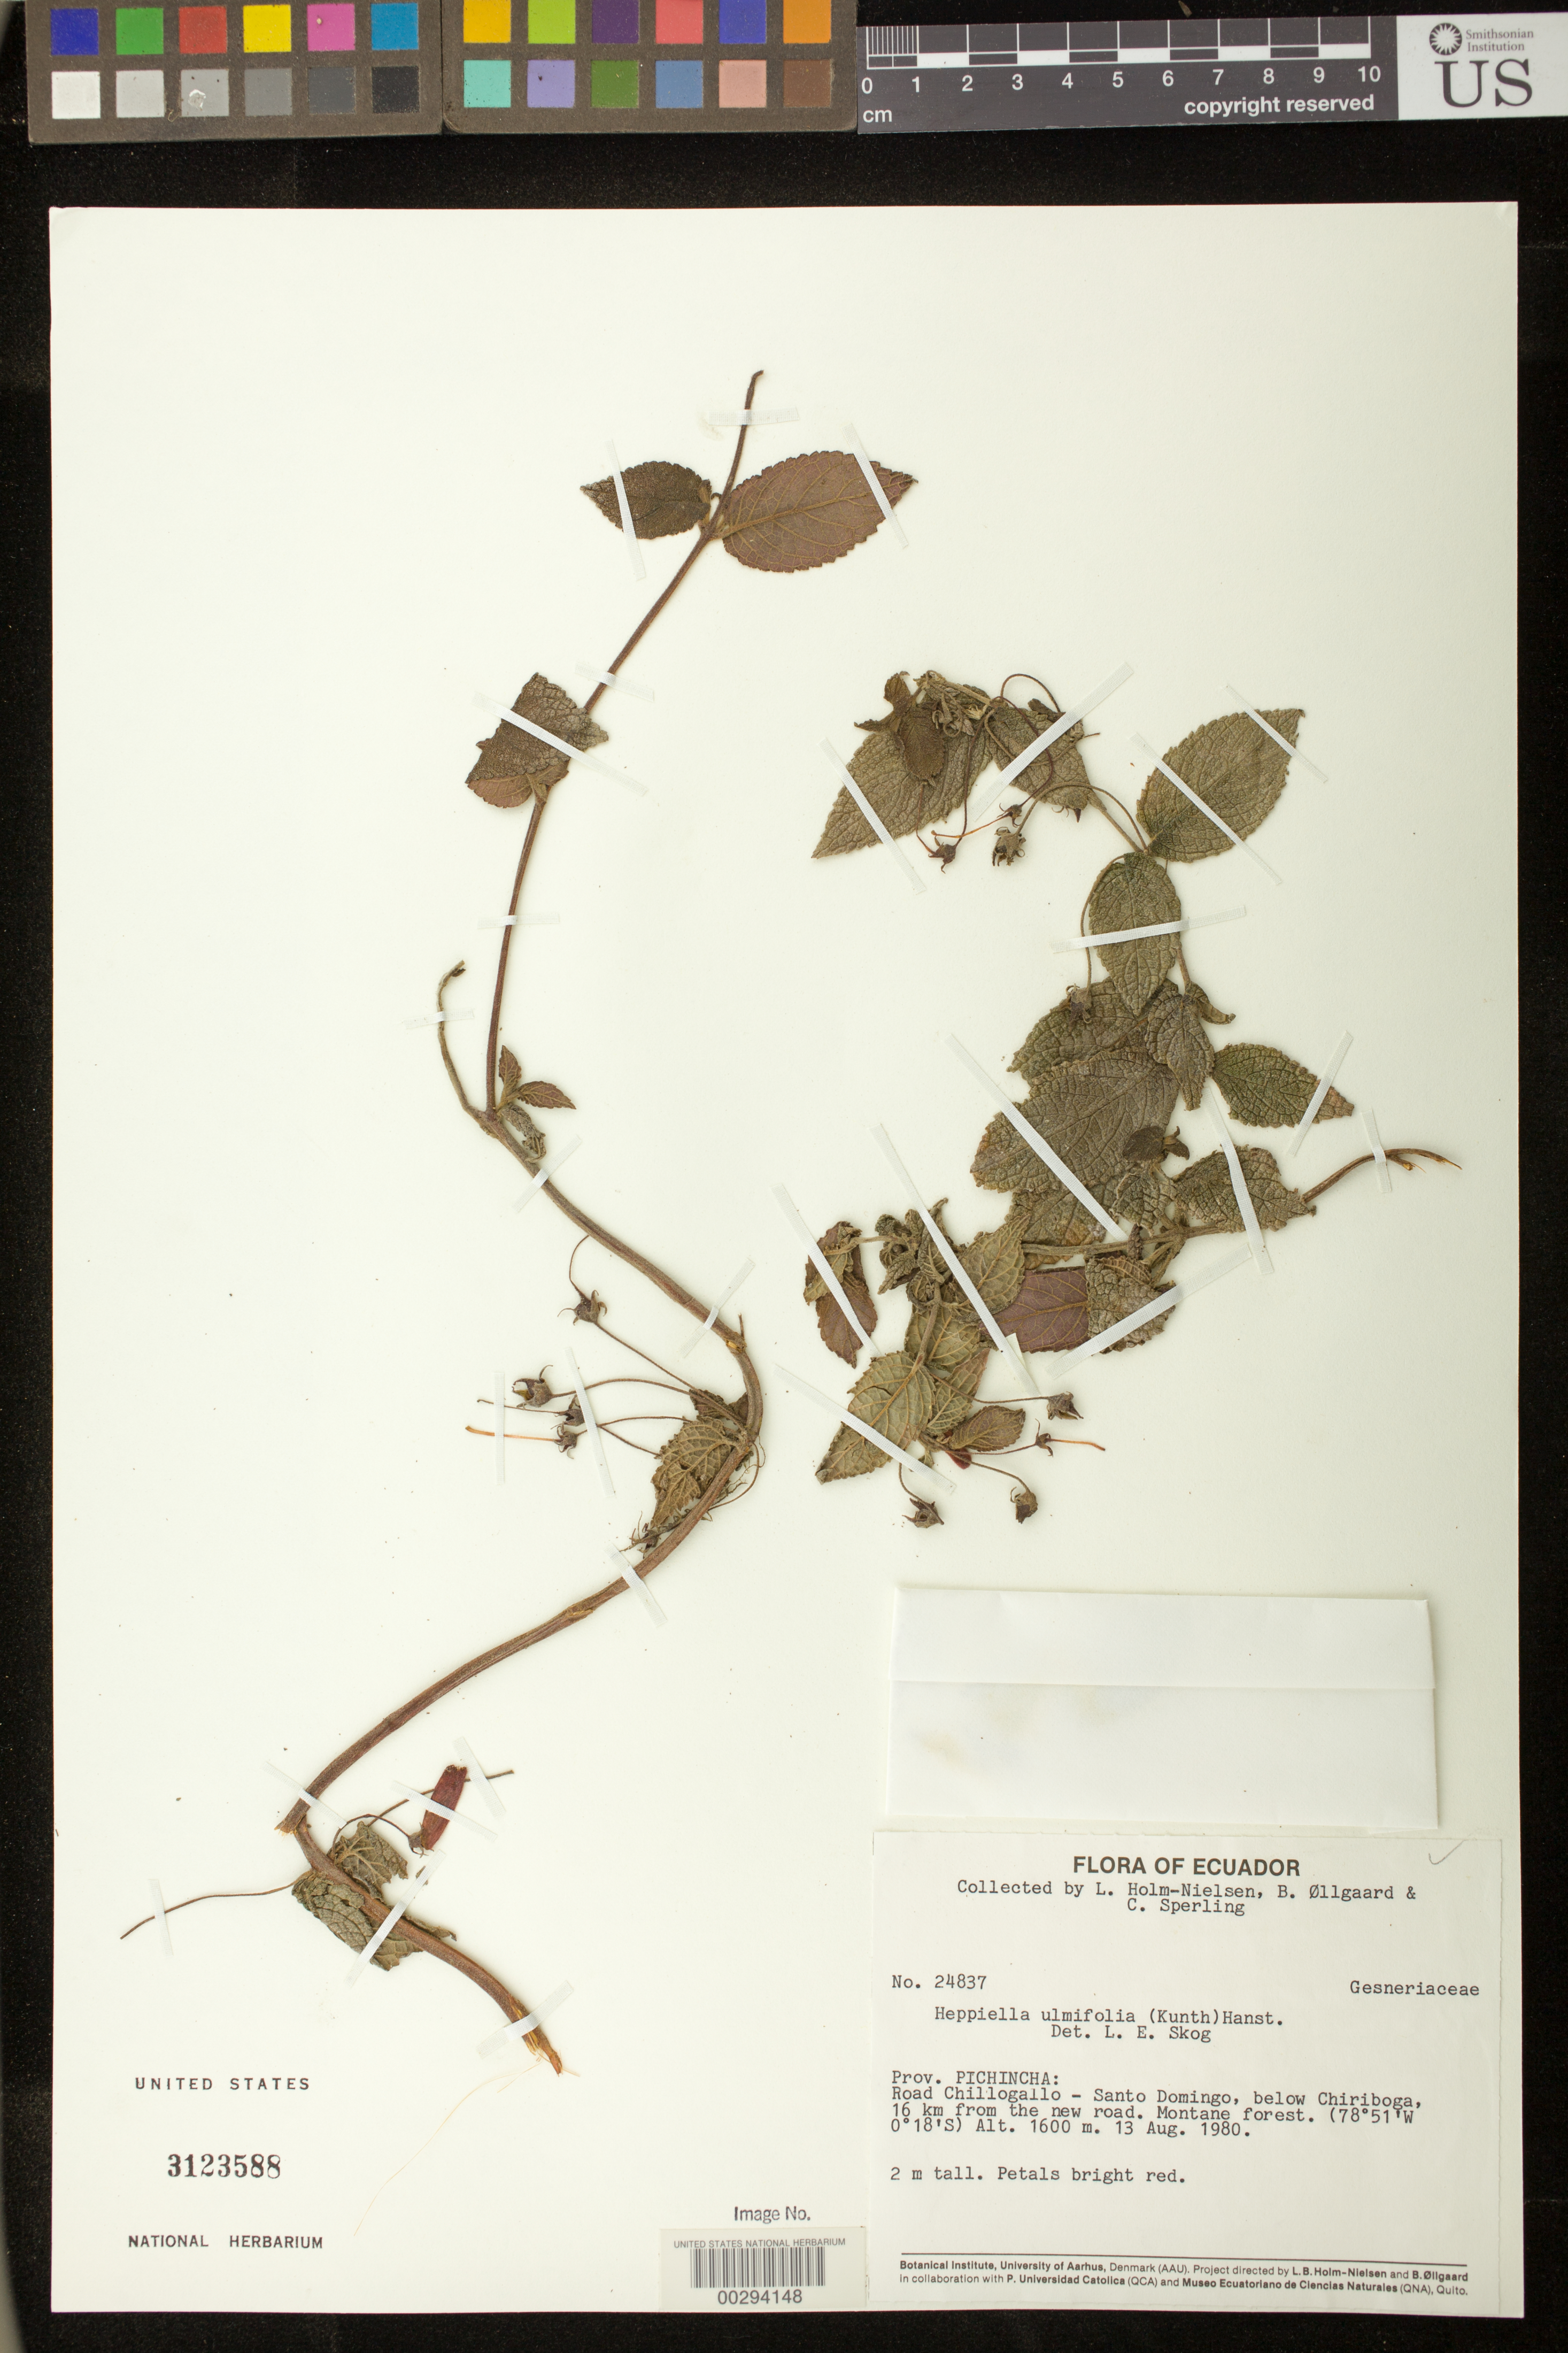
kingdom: Plantae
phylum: Tracheophyta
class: Magnoliopsida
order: Lamiales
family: Gesneriaceae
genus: Heppiella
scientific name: Heppiella ulmifolia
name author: (Kunth) Hanst.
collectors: L. B. Holm-Nielsen, B. Øllgaard & C. Sperling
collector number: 24837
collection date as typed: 13 Aug 1980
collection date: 1980-08-13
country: Ecuador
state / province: Pichincha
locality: Road Chillogallo - Santo Domingo, below Chiriboga, 16 km from the new road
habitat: Montane forest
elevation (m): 1600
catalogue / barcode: US 3123588